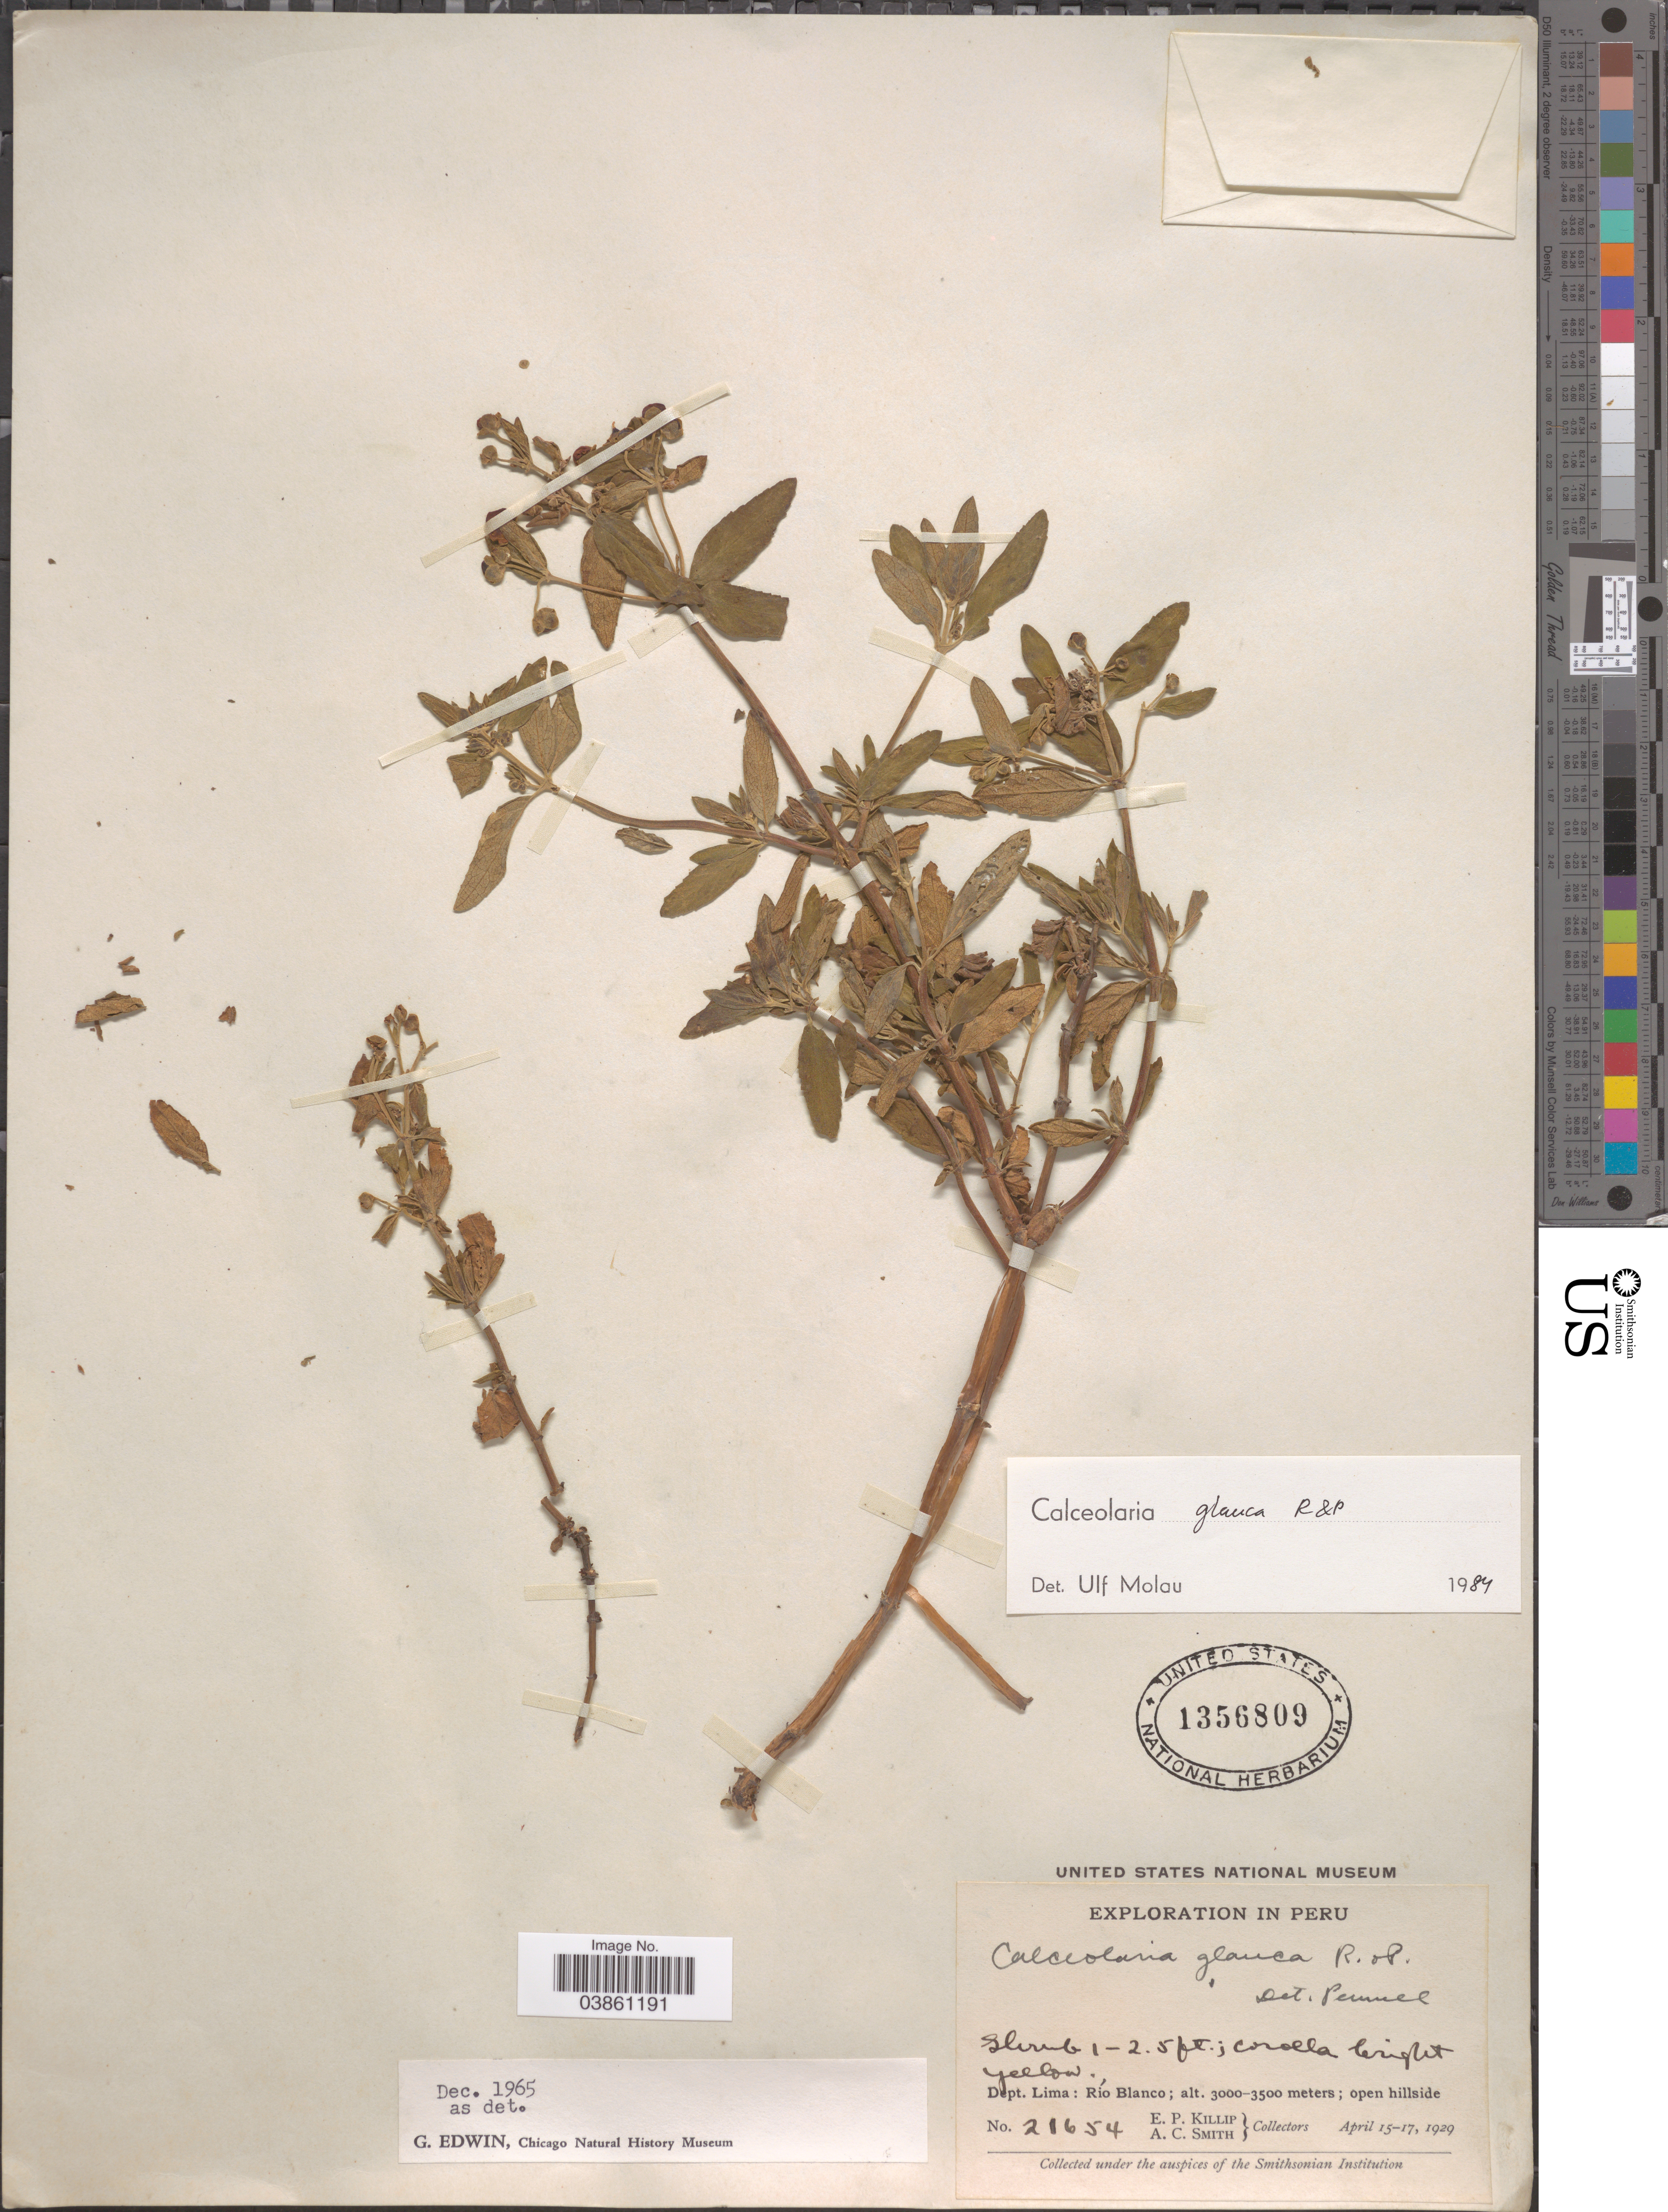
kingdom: Plantae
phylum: Tracheophyta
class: Magnoliopsida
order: Lamiales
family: Calceolariaceae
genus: Calceolaria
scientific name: Calceolaria glauca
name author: Ruiz & Pav.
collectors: E. P. Killip & A. C. Smith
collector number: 21654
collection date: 1929-04-15/1929-04-17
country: Peru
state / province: Lima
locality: Dept. Lima: Río Blanco.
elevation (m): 3000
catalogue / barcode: US 1356809